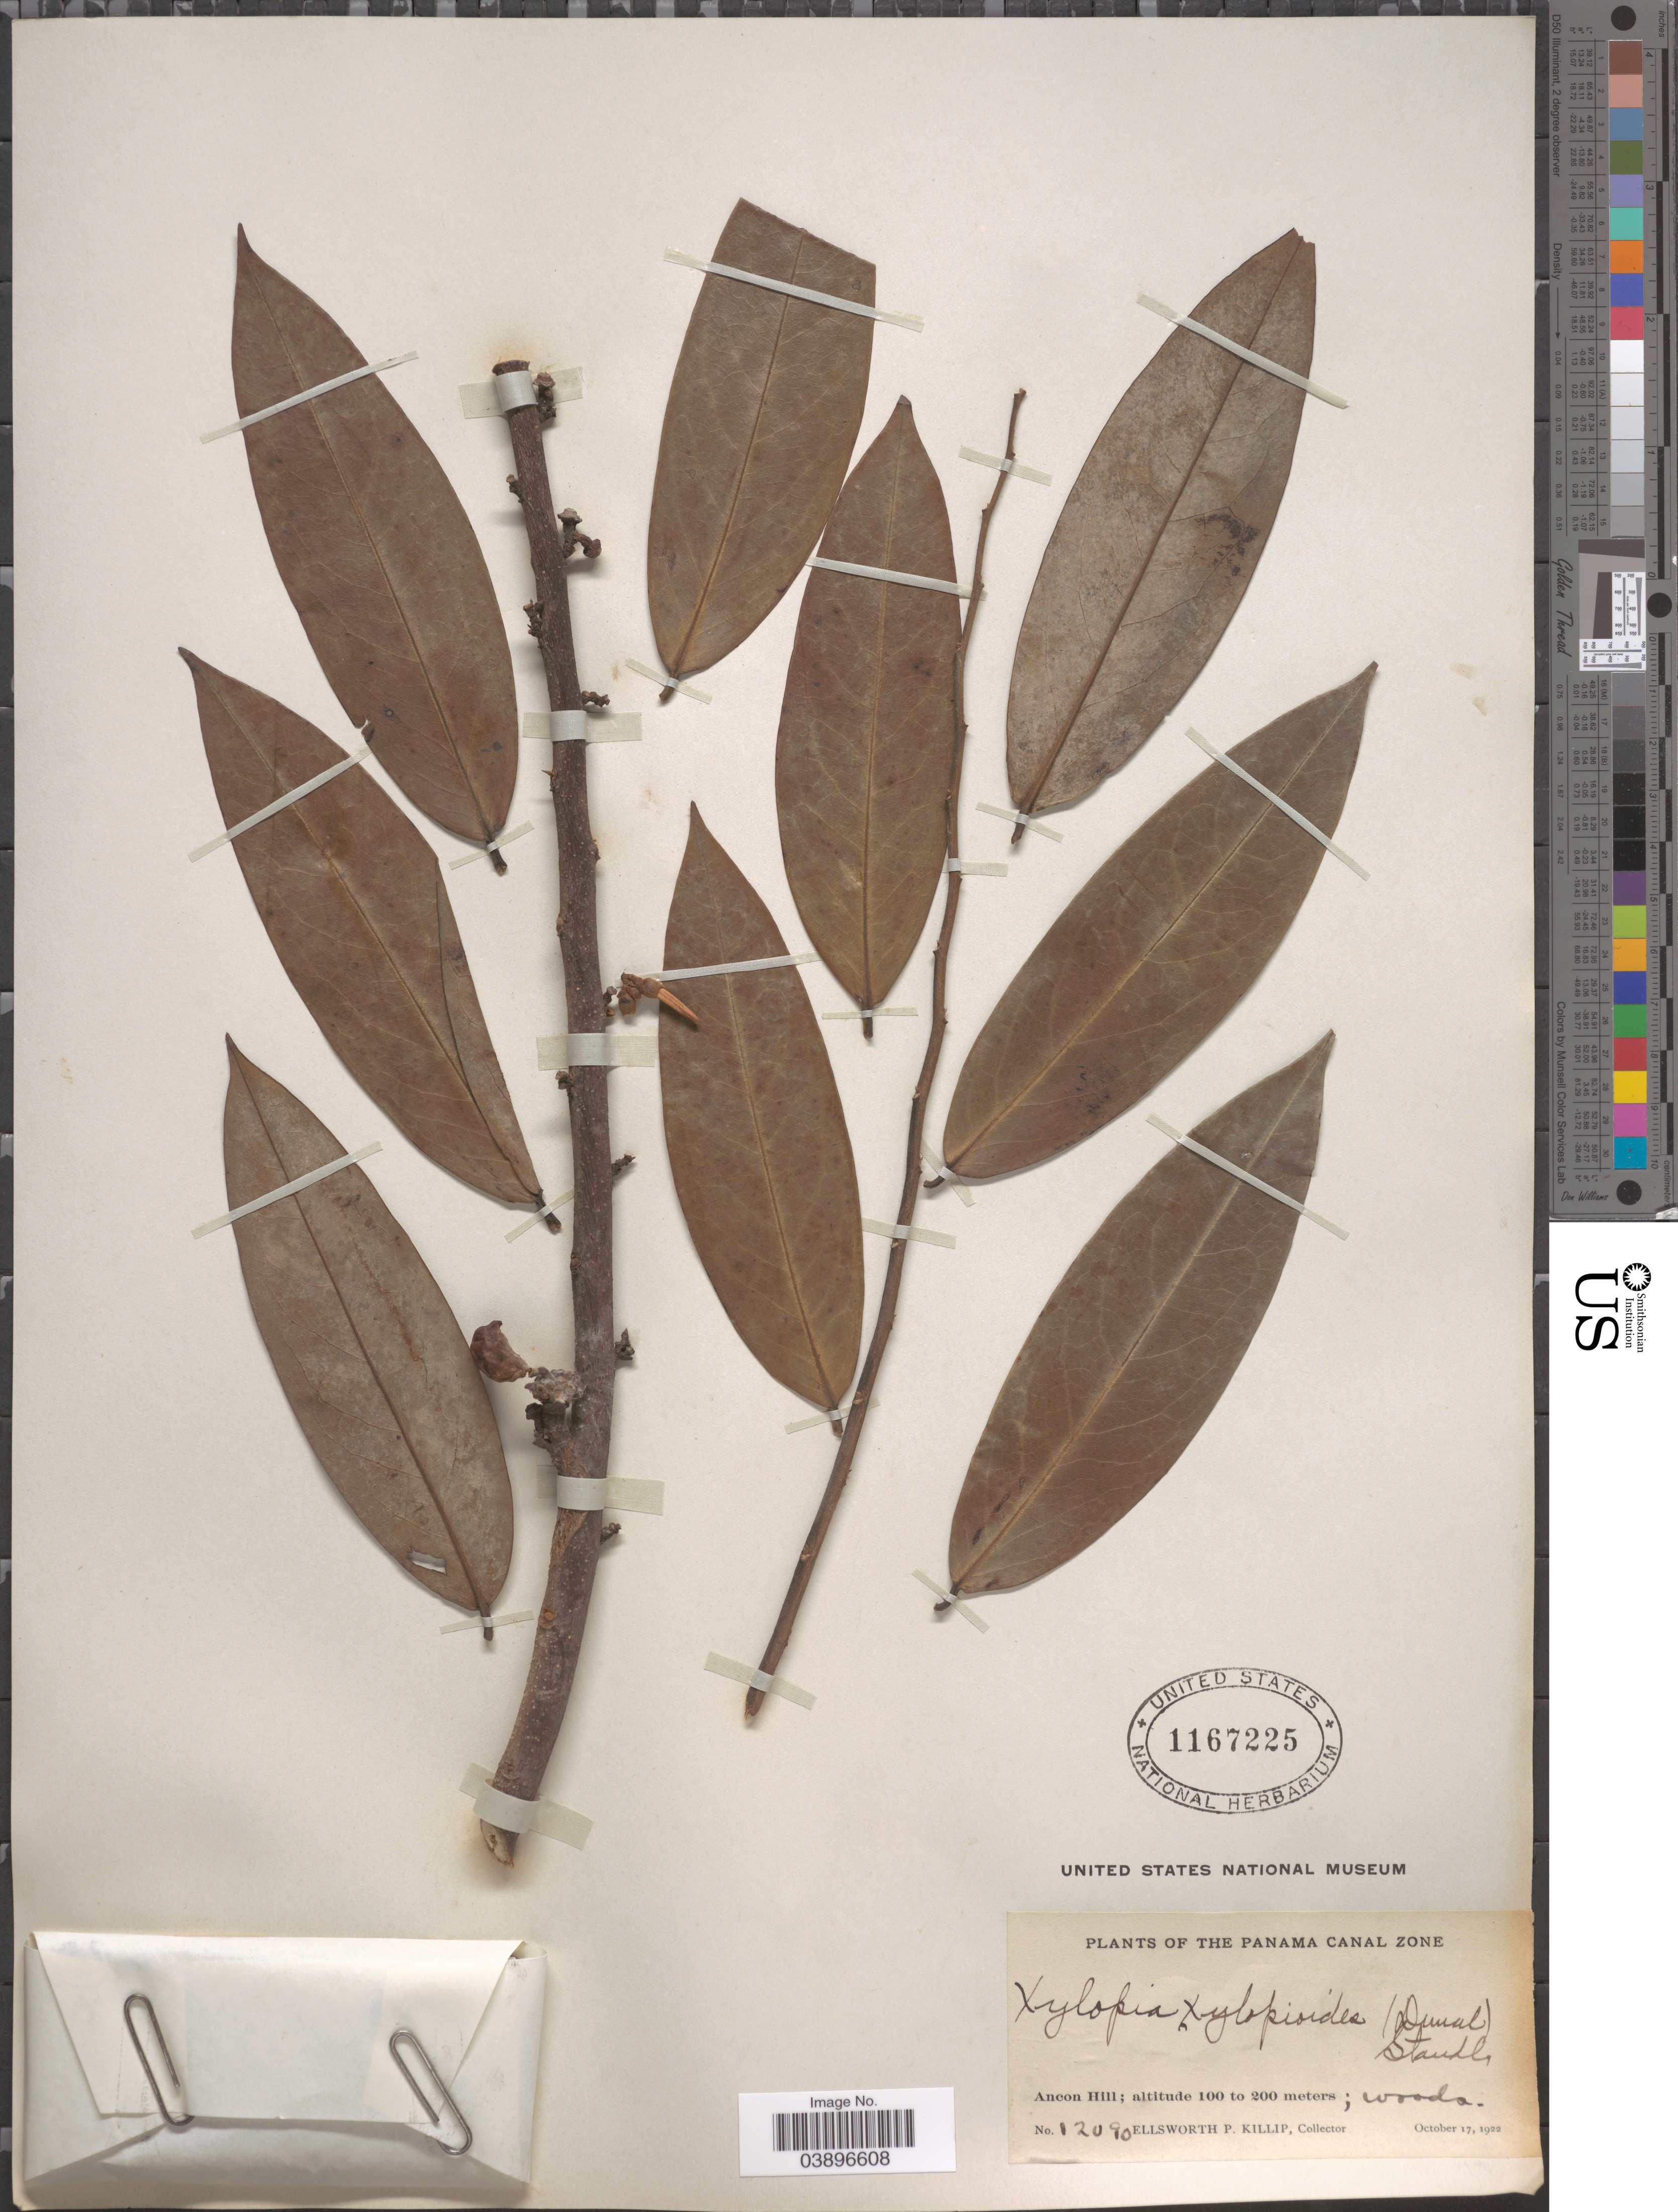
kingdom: Plantae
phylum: Tracheophyta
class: Magnoliopsida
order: Magnoliales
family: Annonaceae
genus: Xylopia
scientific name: Xylopia aromatica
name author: (Lam.) Mart.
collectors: E. P. Killip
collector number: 12090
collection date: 1922-10-17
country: Panama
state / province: Colón / Panamá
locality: The Panama Canal Zone. Ancon Hill.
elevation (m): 100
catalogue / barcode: US 1167225